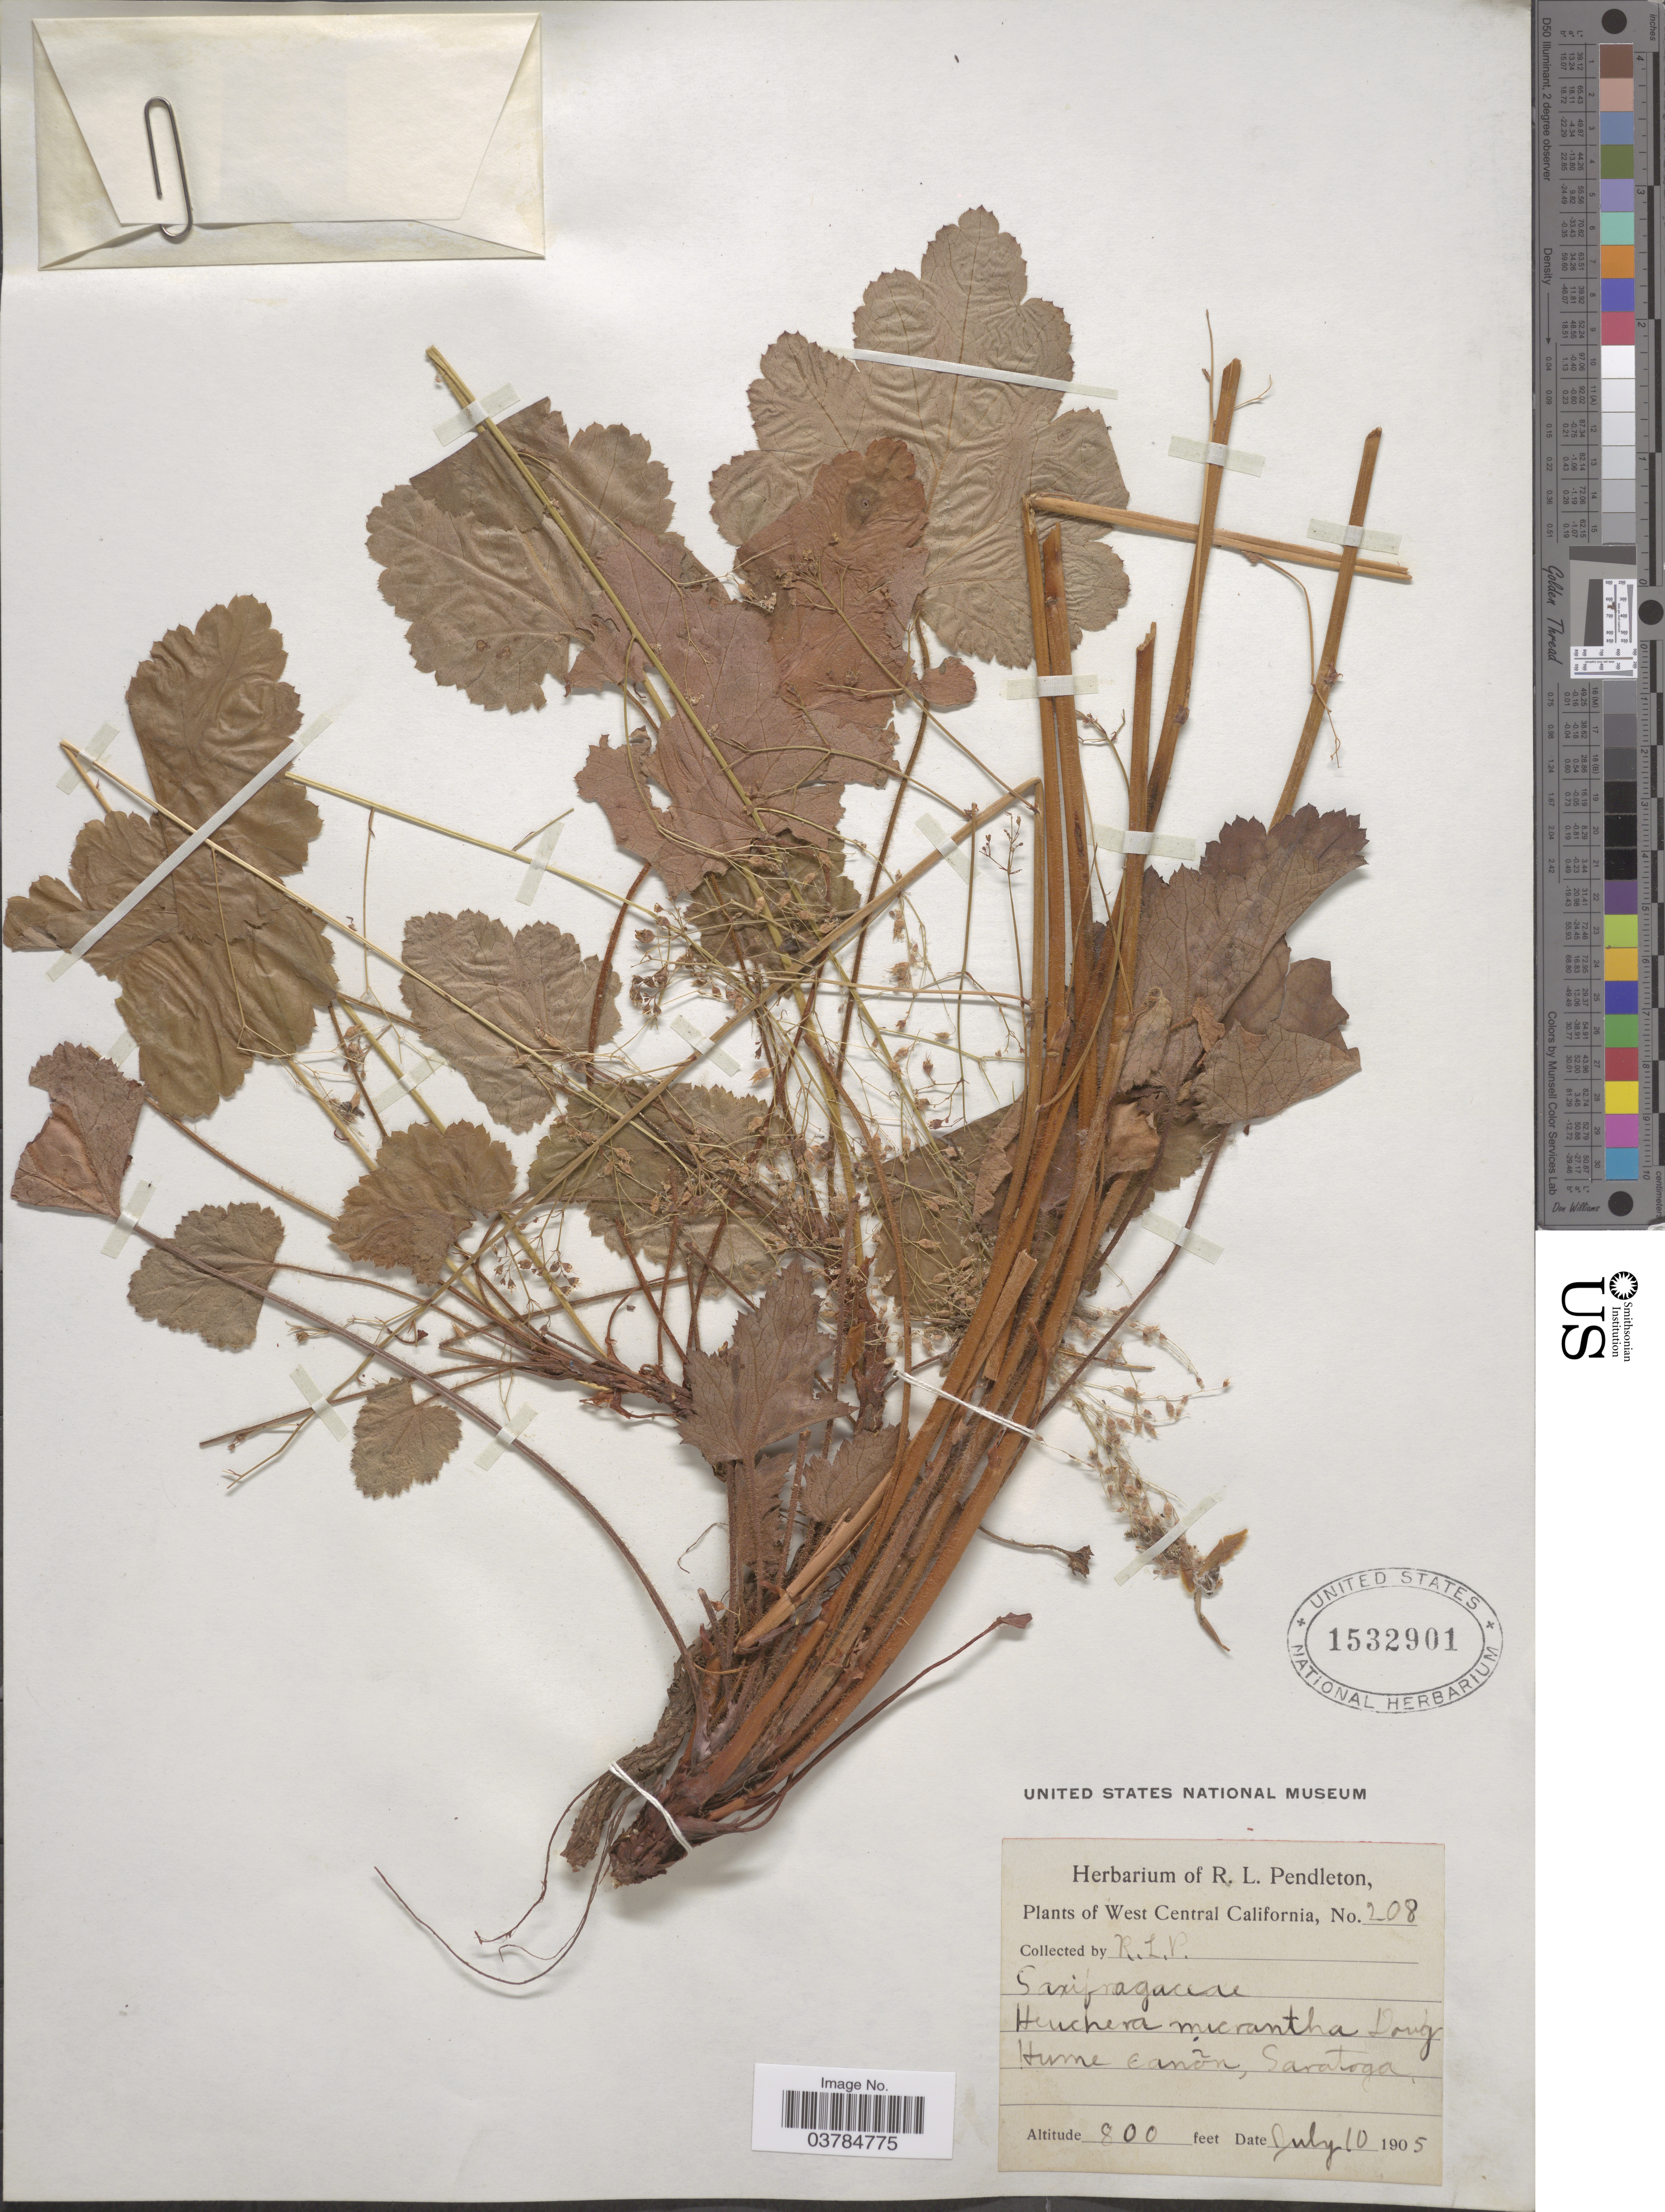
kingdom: Plantae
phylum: Tracheophyta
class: Magnoliopsida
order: Saxifragales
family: Saxifragaceae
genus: Heuchera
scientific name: Heuchera micrantha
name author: Douglas ex Lindl.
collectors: R. Pendleton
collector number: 208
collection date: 1905-07-10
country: United States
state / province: California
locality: West Central California. Hume cañon, Saratoga.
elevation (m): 244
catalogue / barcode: US 1532901